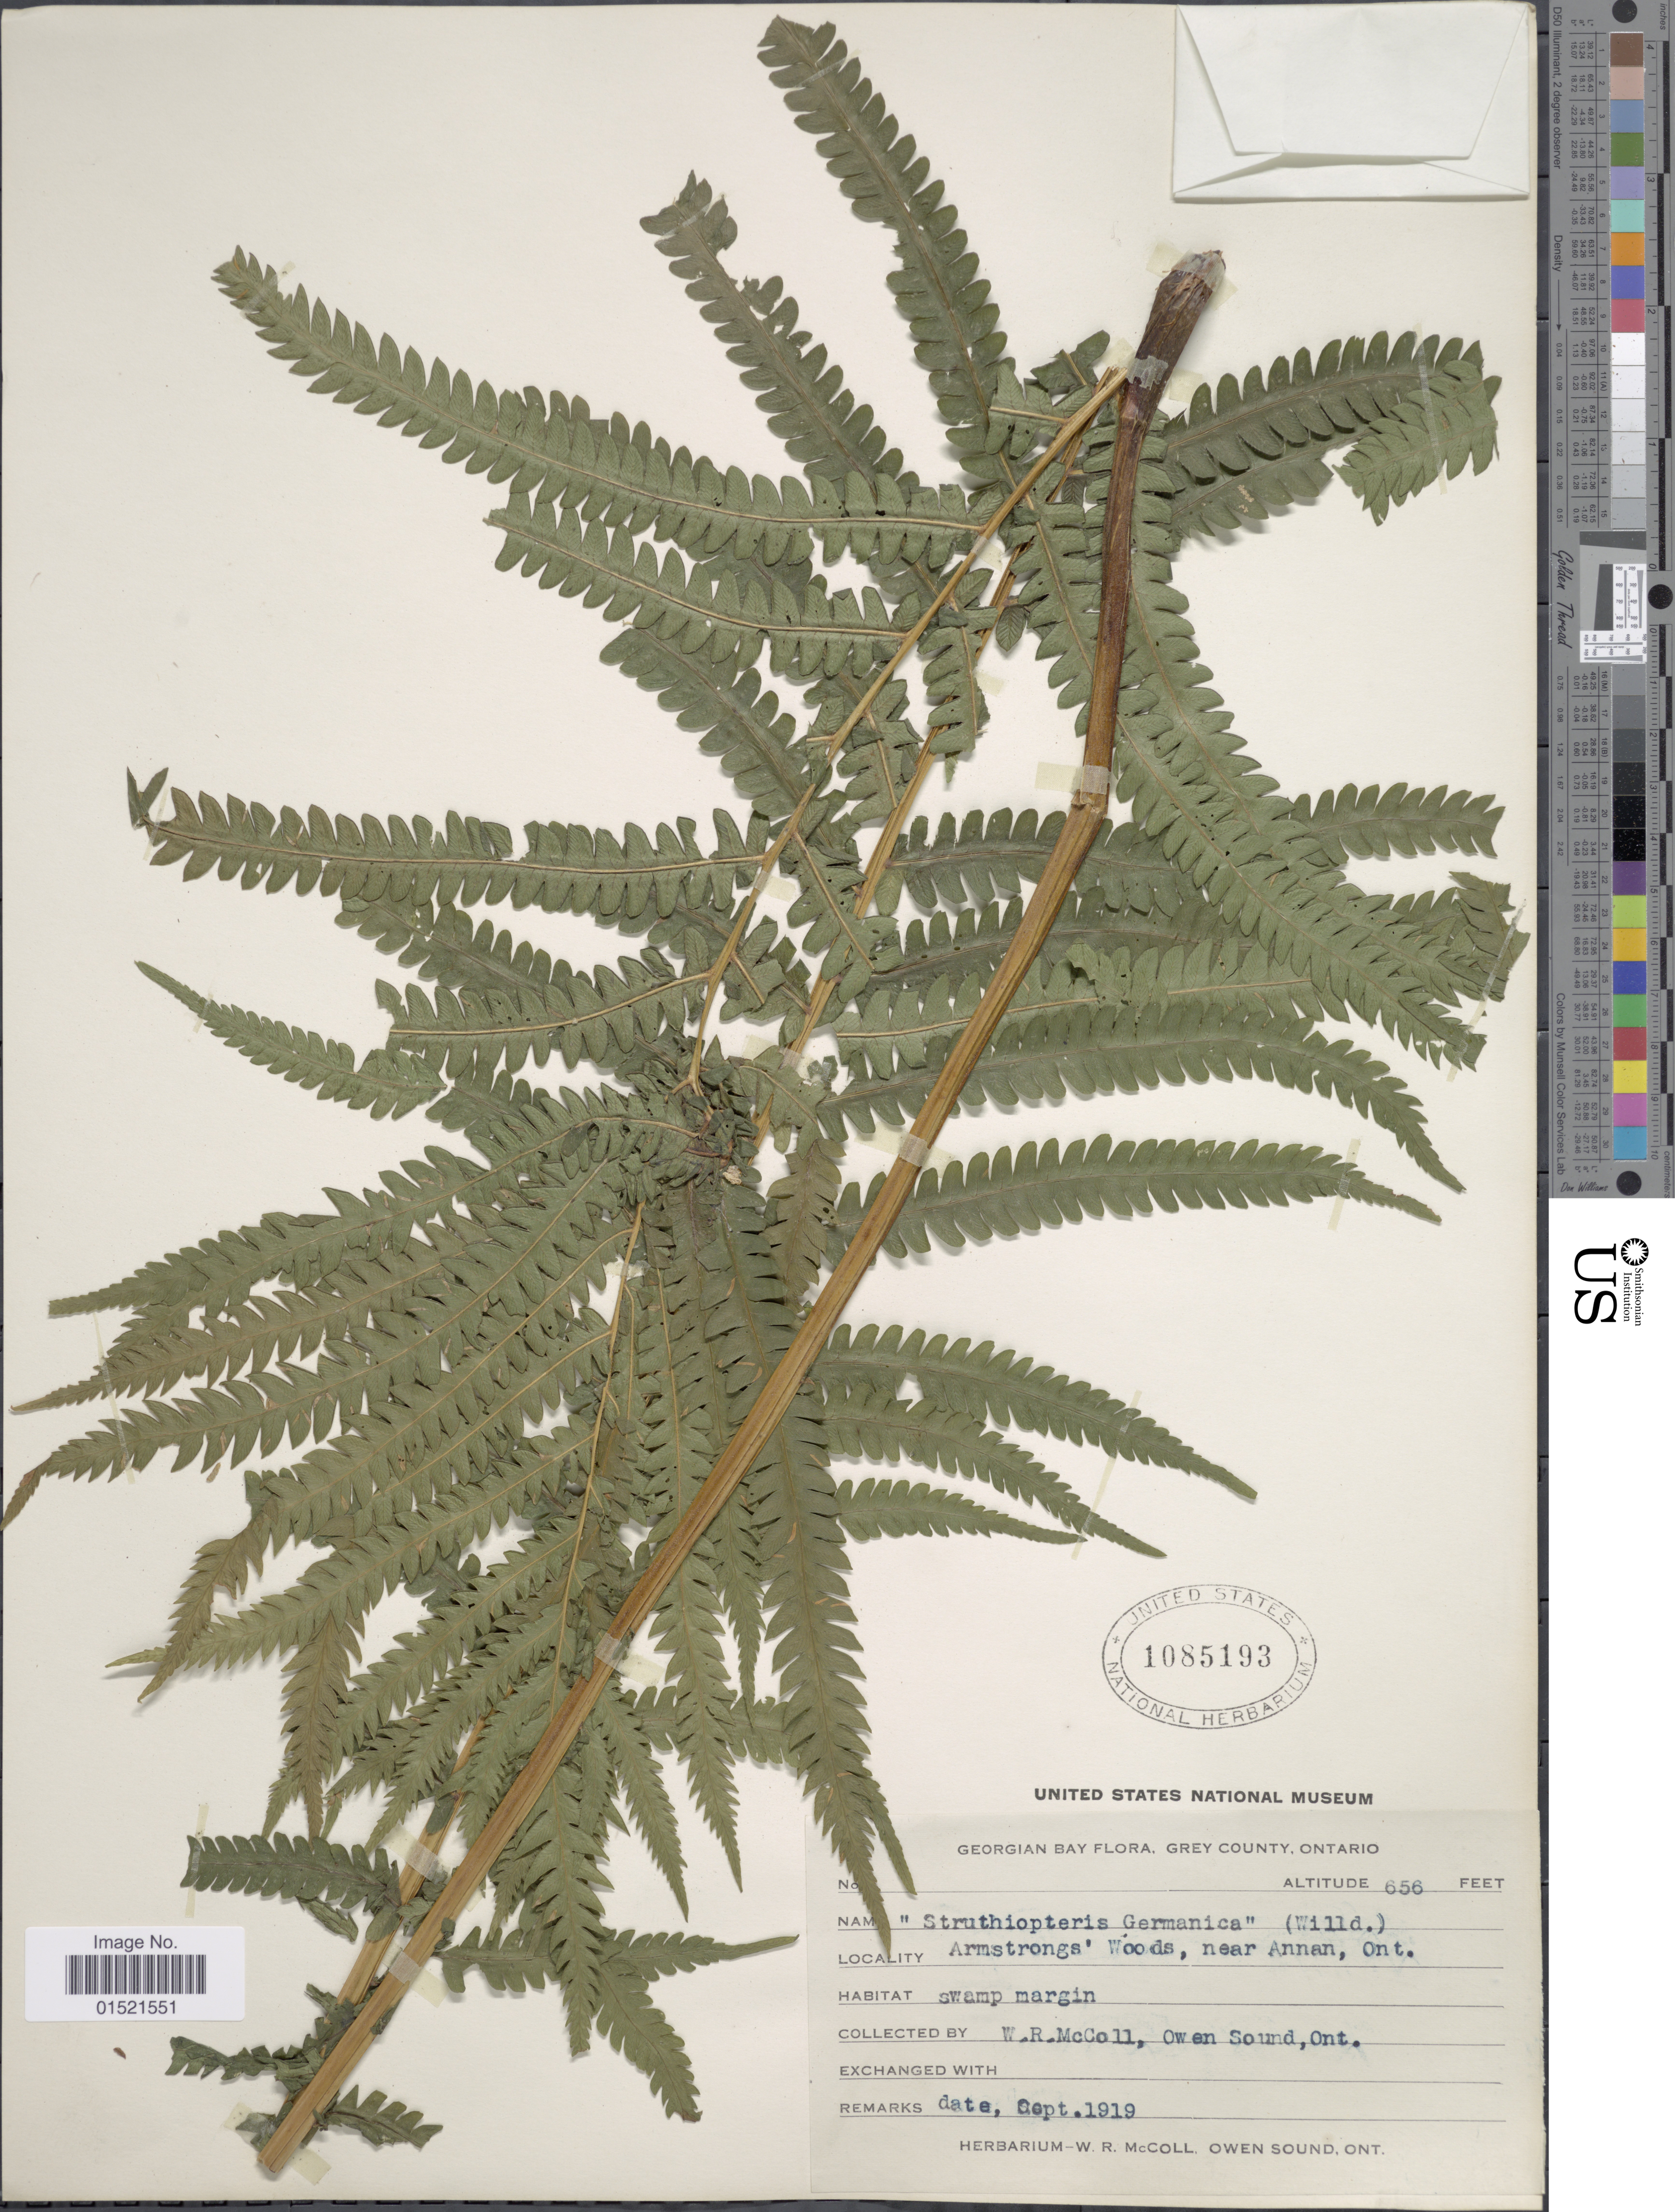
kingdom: Plantae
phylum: Tracheophyta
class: Polypodiopsida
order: Polypodiales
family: Onocleaceae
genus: Matteuccia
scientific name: Matteuccia struthiopteris var. pensylvanica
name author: (Willd.) C.V. Morton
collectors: W. McColl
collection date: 1919-09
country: Canada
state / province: Ontario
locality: Georgian Bay Flora, grey County, Armstrongs' Woods, near Annan, Ont.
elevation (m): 200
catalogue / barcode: US 1085193